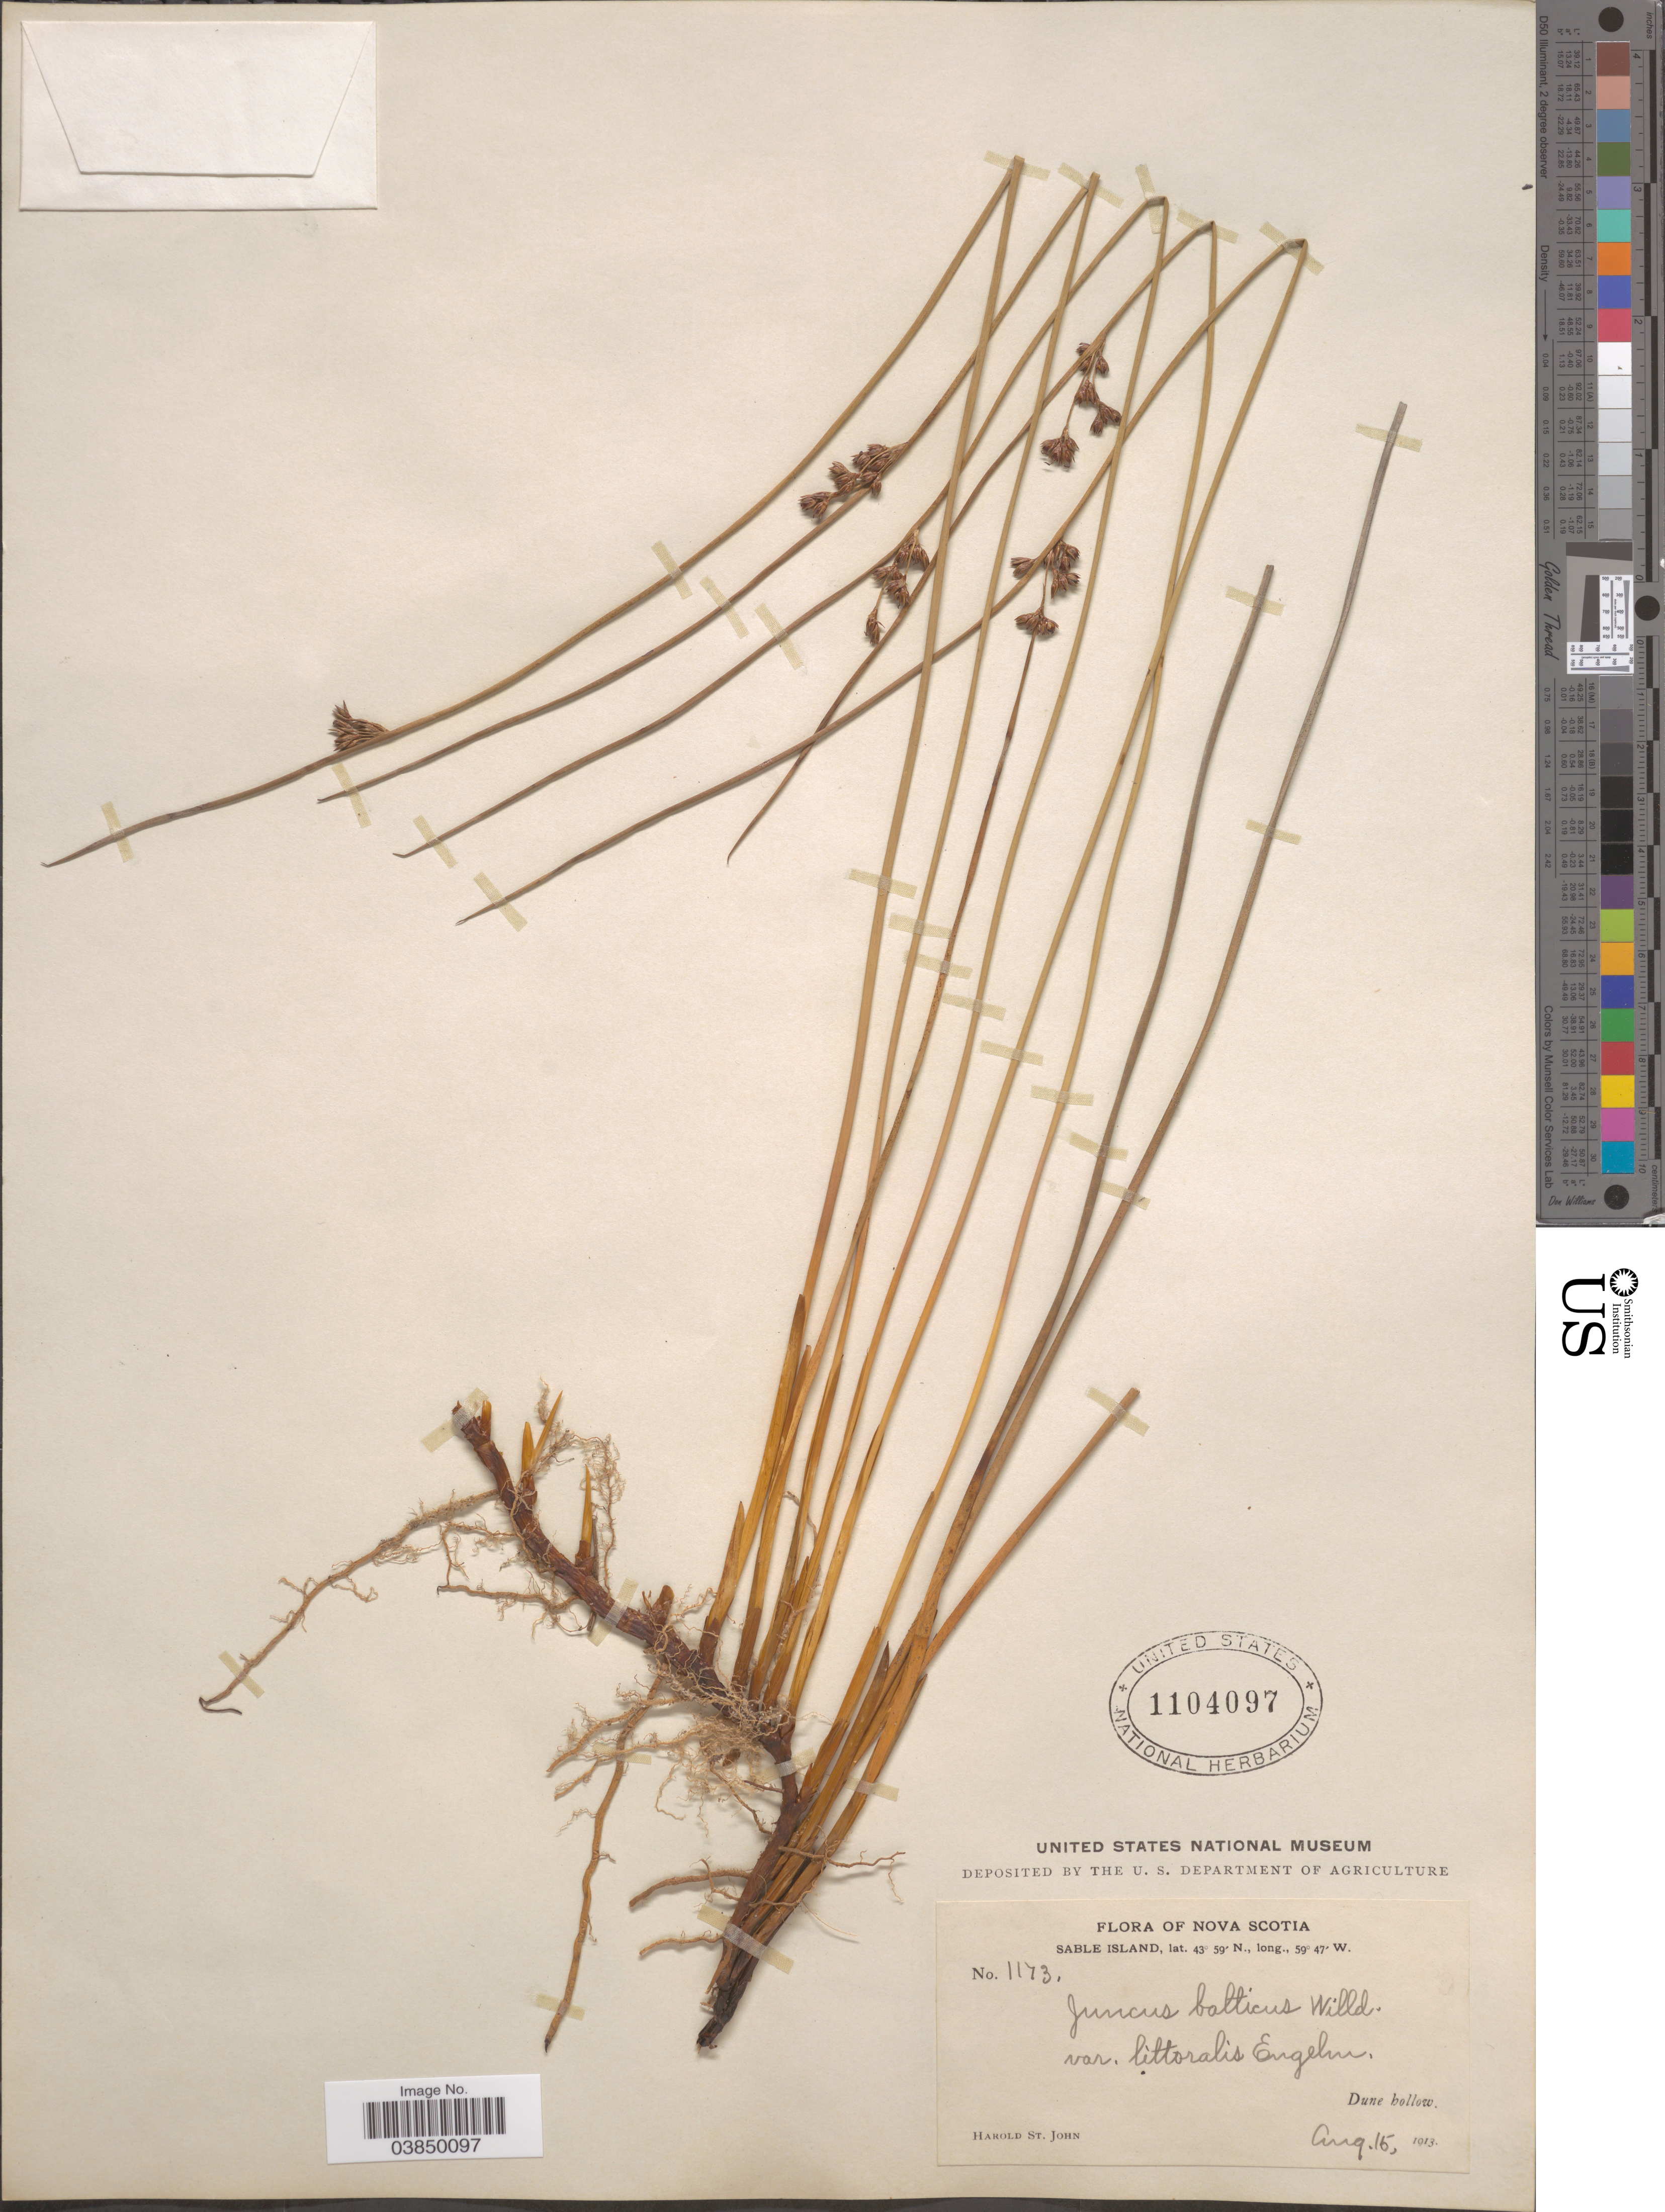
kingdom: Plantae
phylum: Tracheophyta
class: Liliopsida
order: Poales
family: Juncaceae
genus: Juncus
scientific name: Juncus balticus var. littoralis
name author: Engelm.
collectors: H. St. John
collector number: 1173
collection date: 1913-08-15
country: Canada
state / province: Nova Scotia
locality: Sable Island.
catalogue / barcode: US 1104097